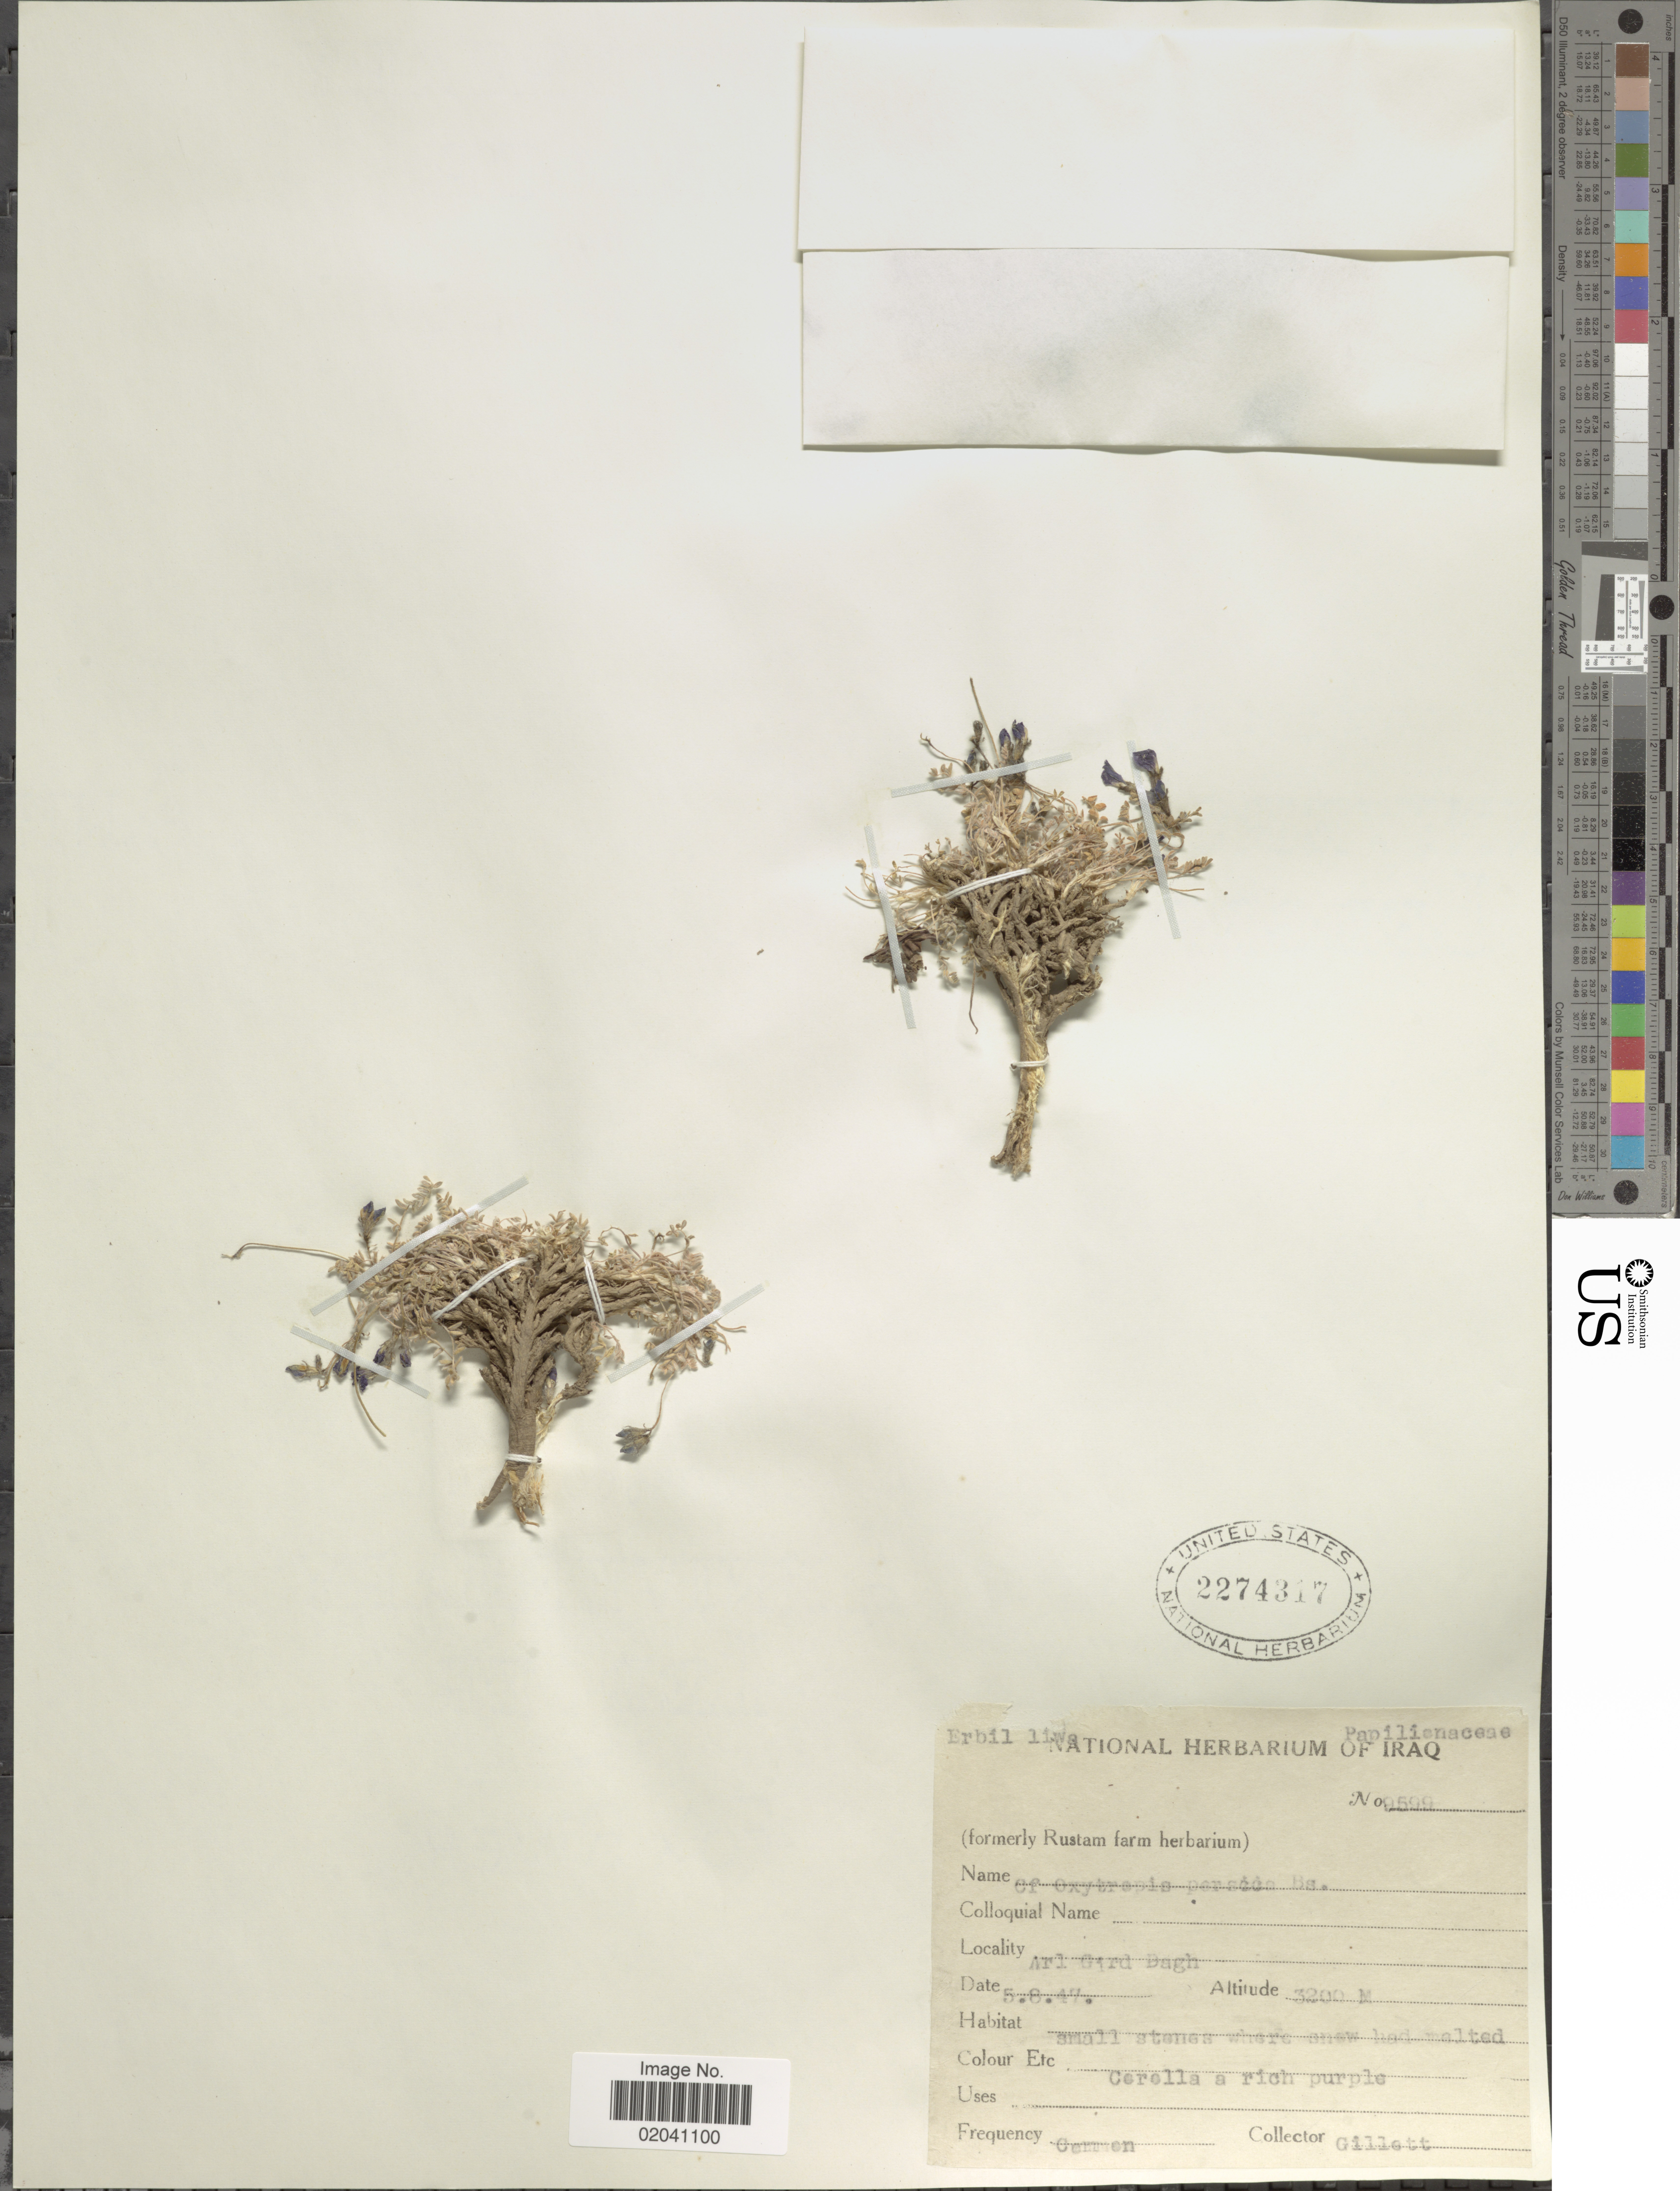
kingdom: Plantae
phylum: Tracheophyta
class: Magnoliopsida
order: Fabales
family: Fabaceae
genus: Oxytropis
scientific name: Oxytropis persica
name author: Boiss.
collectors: Gillett, --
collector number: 9599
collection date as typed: Transcribed d/m/y: 5/8/47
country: Iraq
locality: Arl Gird Dagh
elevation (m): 3200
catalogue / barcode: US 2274317